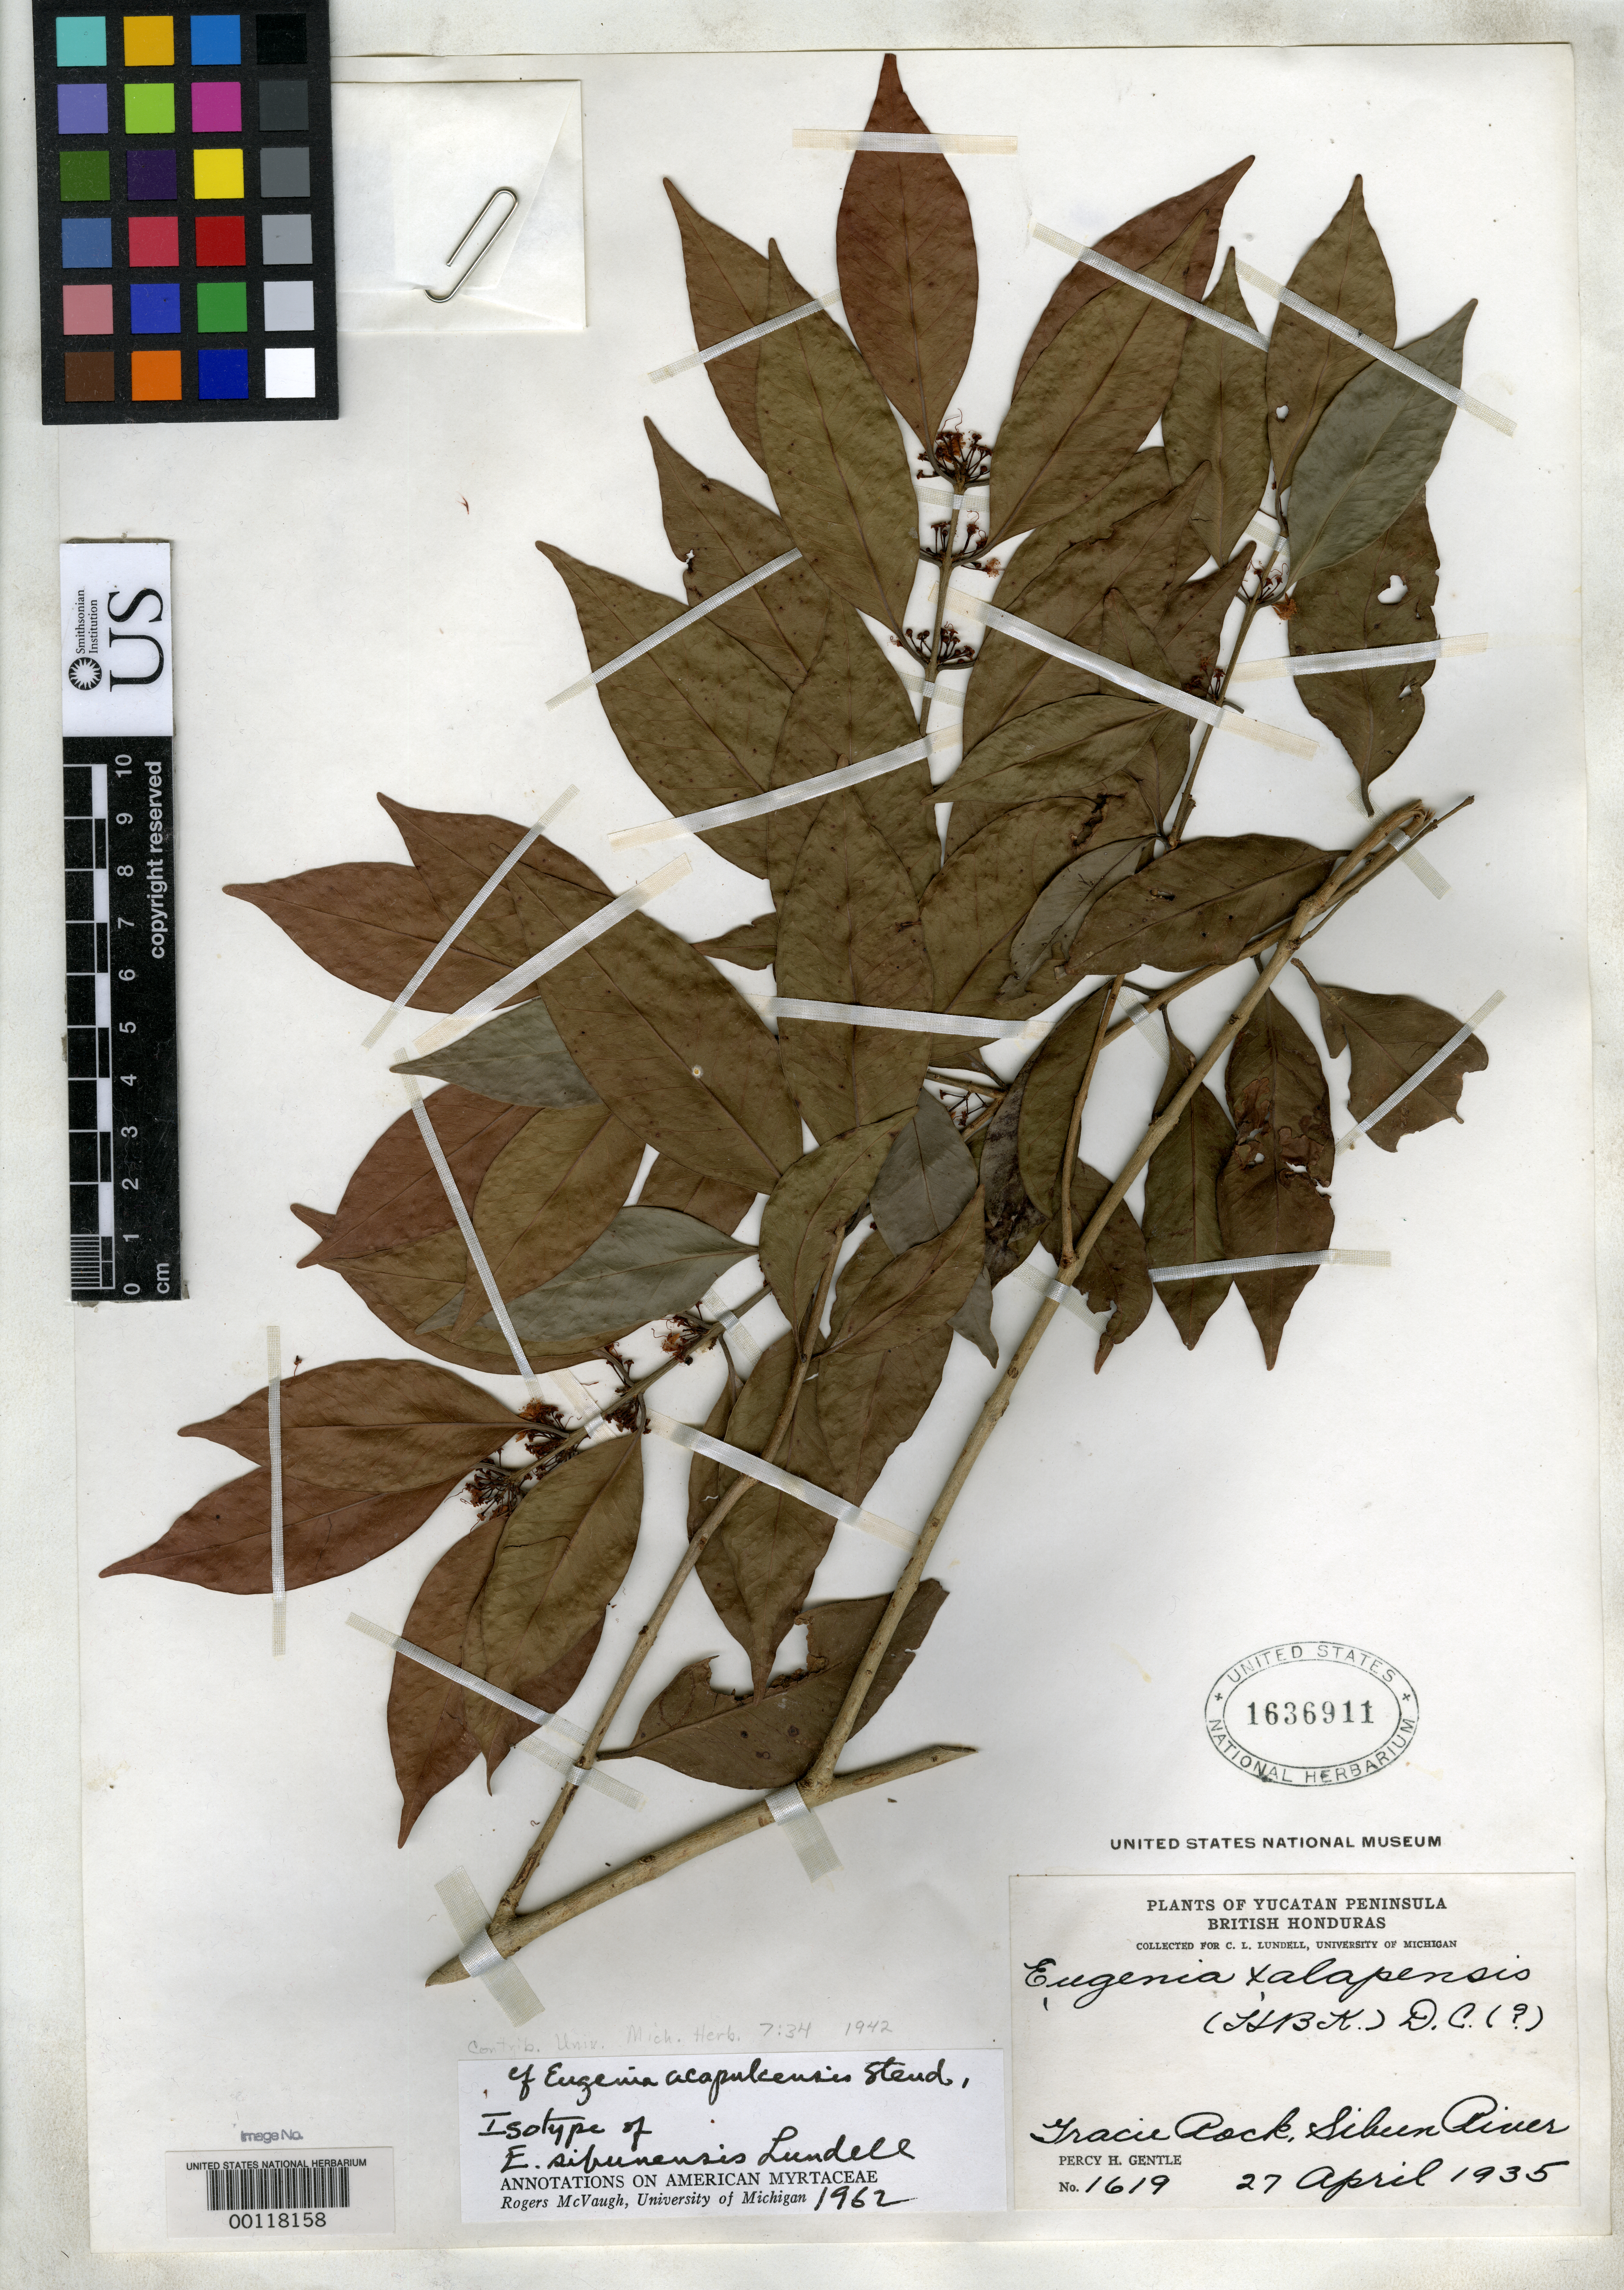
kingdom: Plantae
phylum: Tracheophyta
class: Magnoliopsida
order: Myrtales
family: Myrtaceae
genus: Eugenia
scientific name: Eugenia sibunensis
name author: Lundell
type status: Isotype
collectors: P. H. Gentle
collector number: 1619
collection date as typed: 27 Apr 1935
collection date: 1935-04-27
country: Belize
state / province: Belize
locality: Gracie Rock, bank of Sibun River.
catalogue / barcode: US 1636911